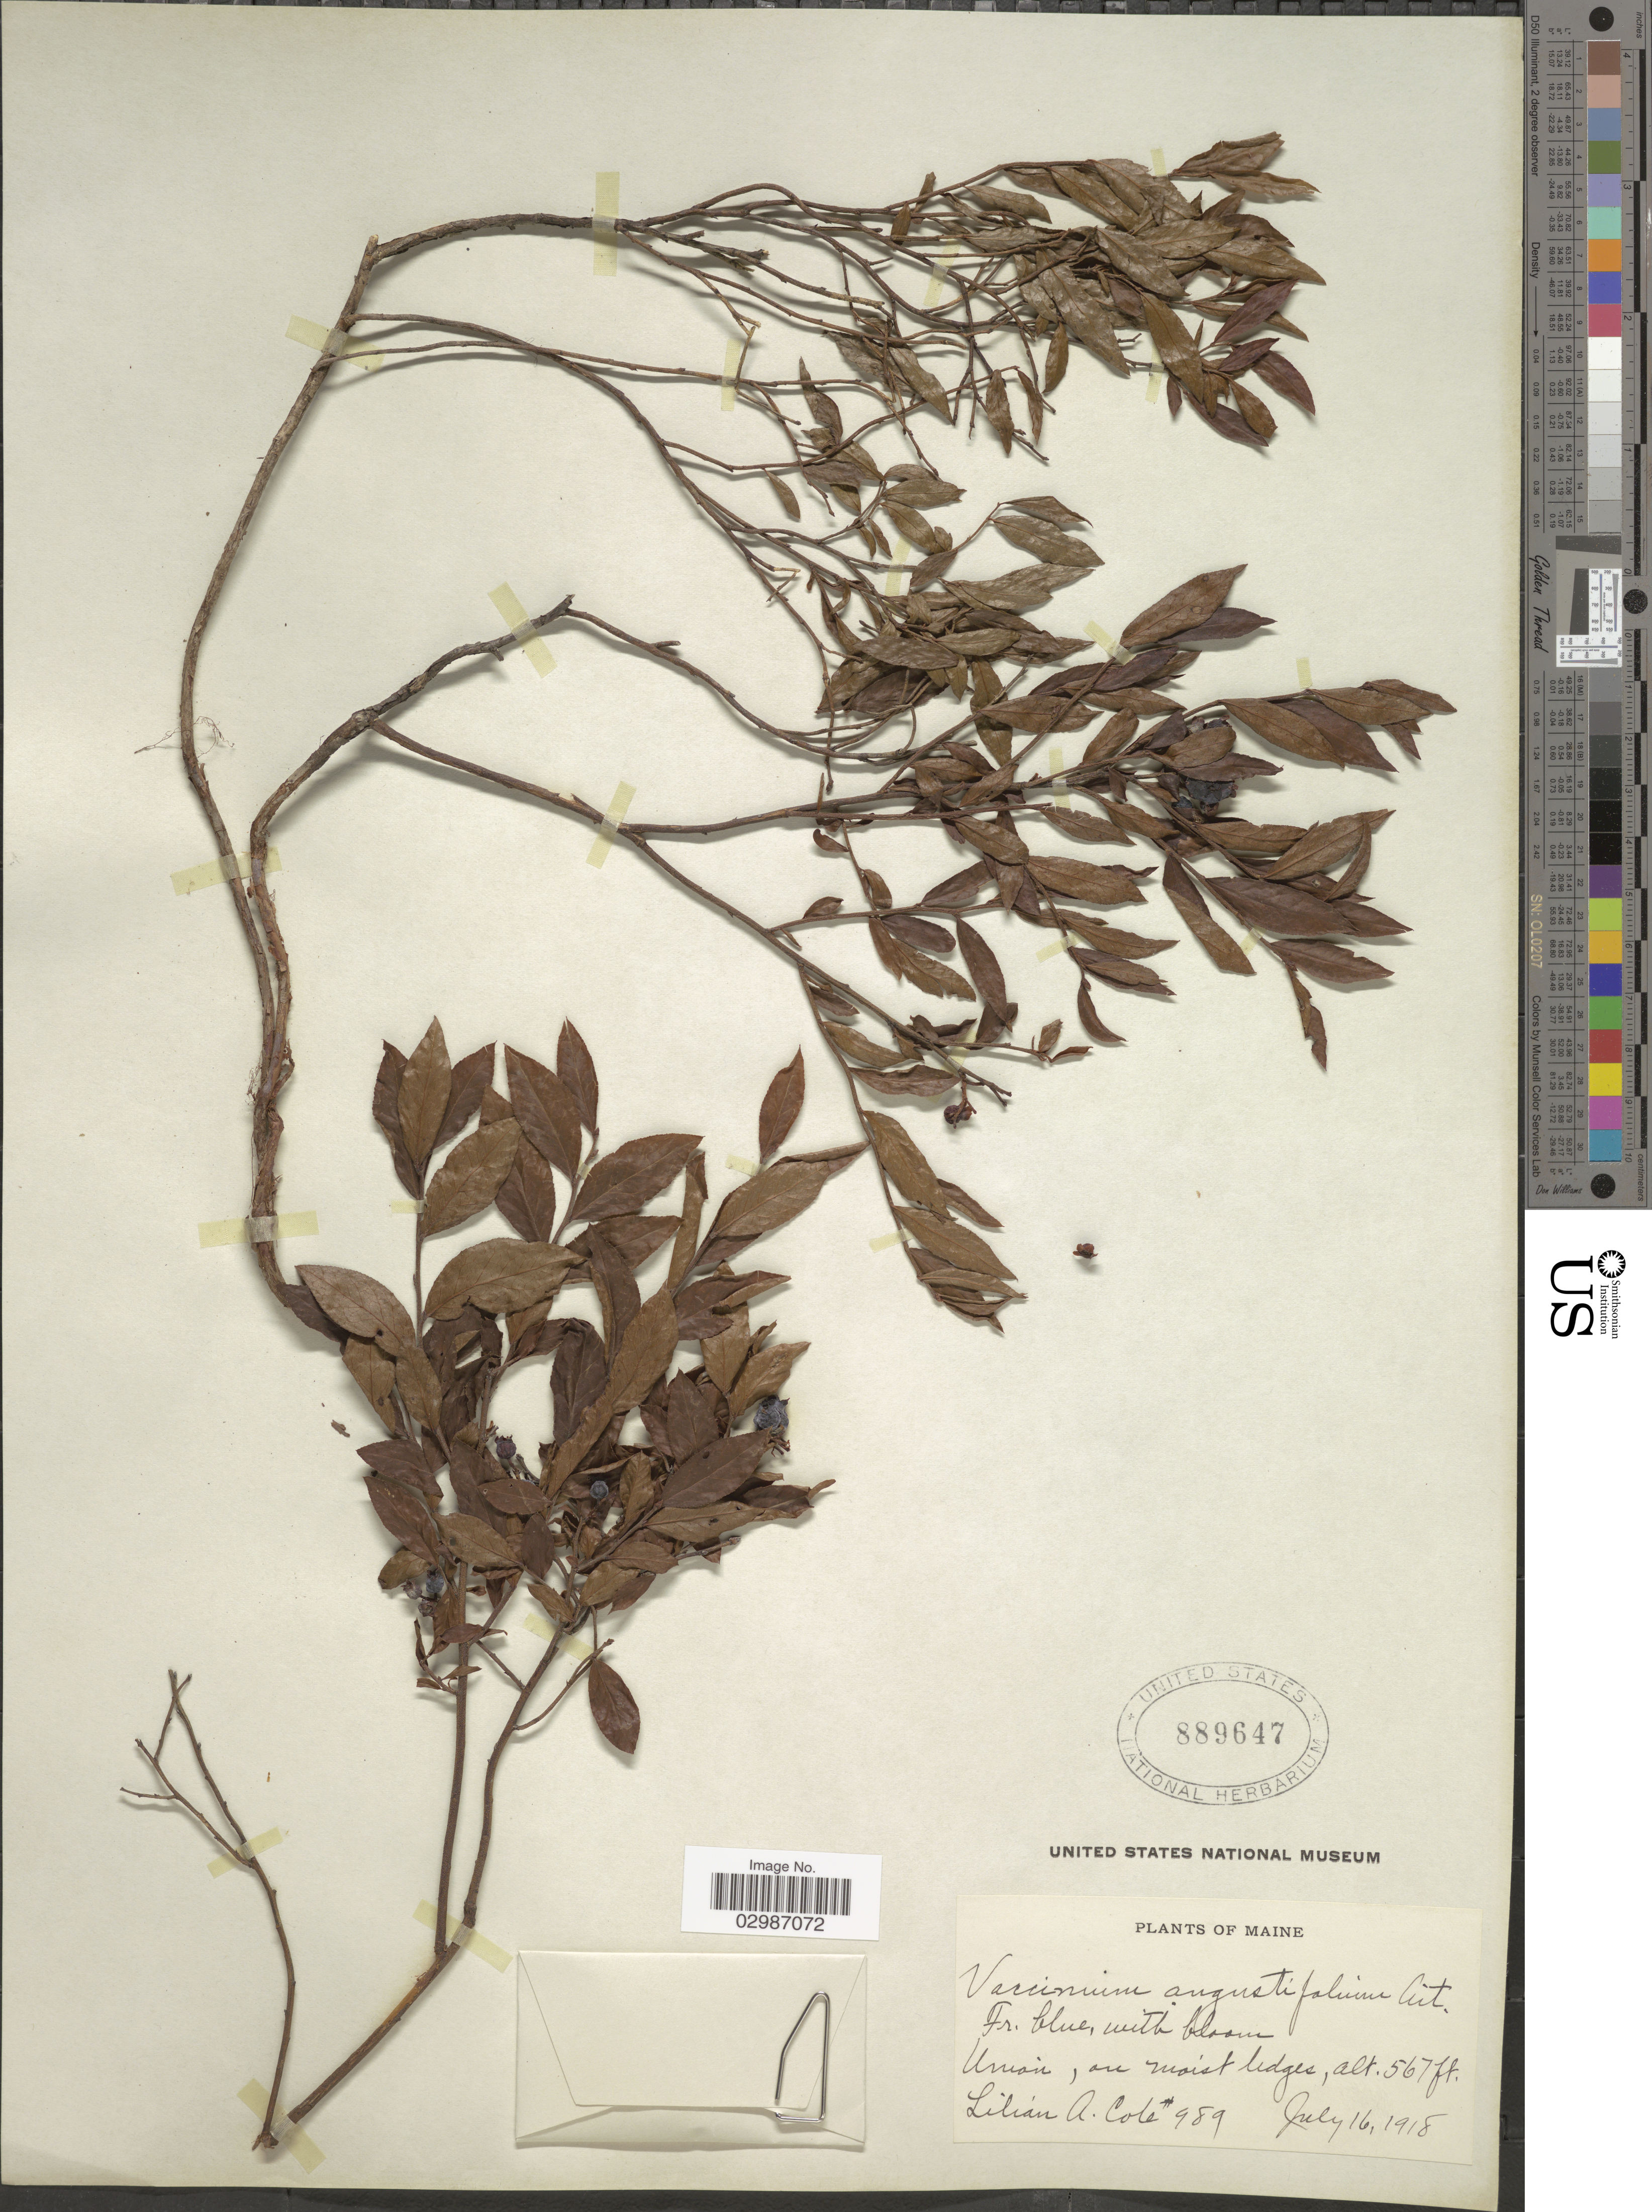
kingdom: Plantae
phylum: Tracheophyta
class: Magnoliopsida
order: Ericales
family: Ericaceae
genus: Vaccinium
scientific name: Vaccinium angustifolium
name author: Aiton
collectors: L. A. Cole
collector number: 989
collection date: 1918-07-16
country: United States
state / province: Maine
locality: Union, on moist ledges.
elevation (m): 173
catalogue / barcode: US 889647